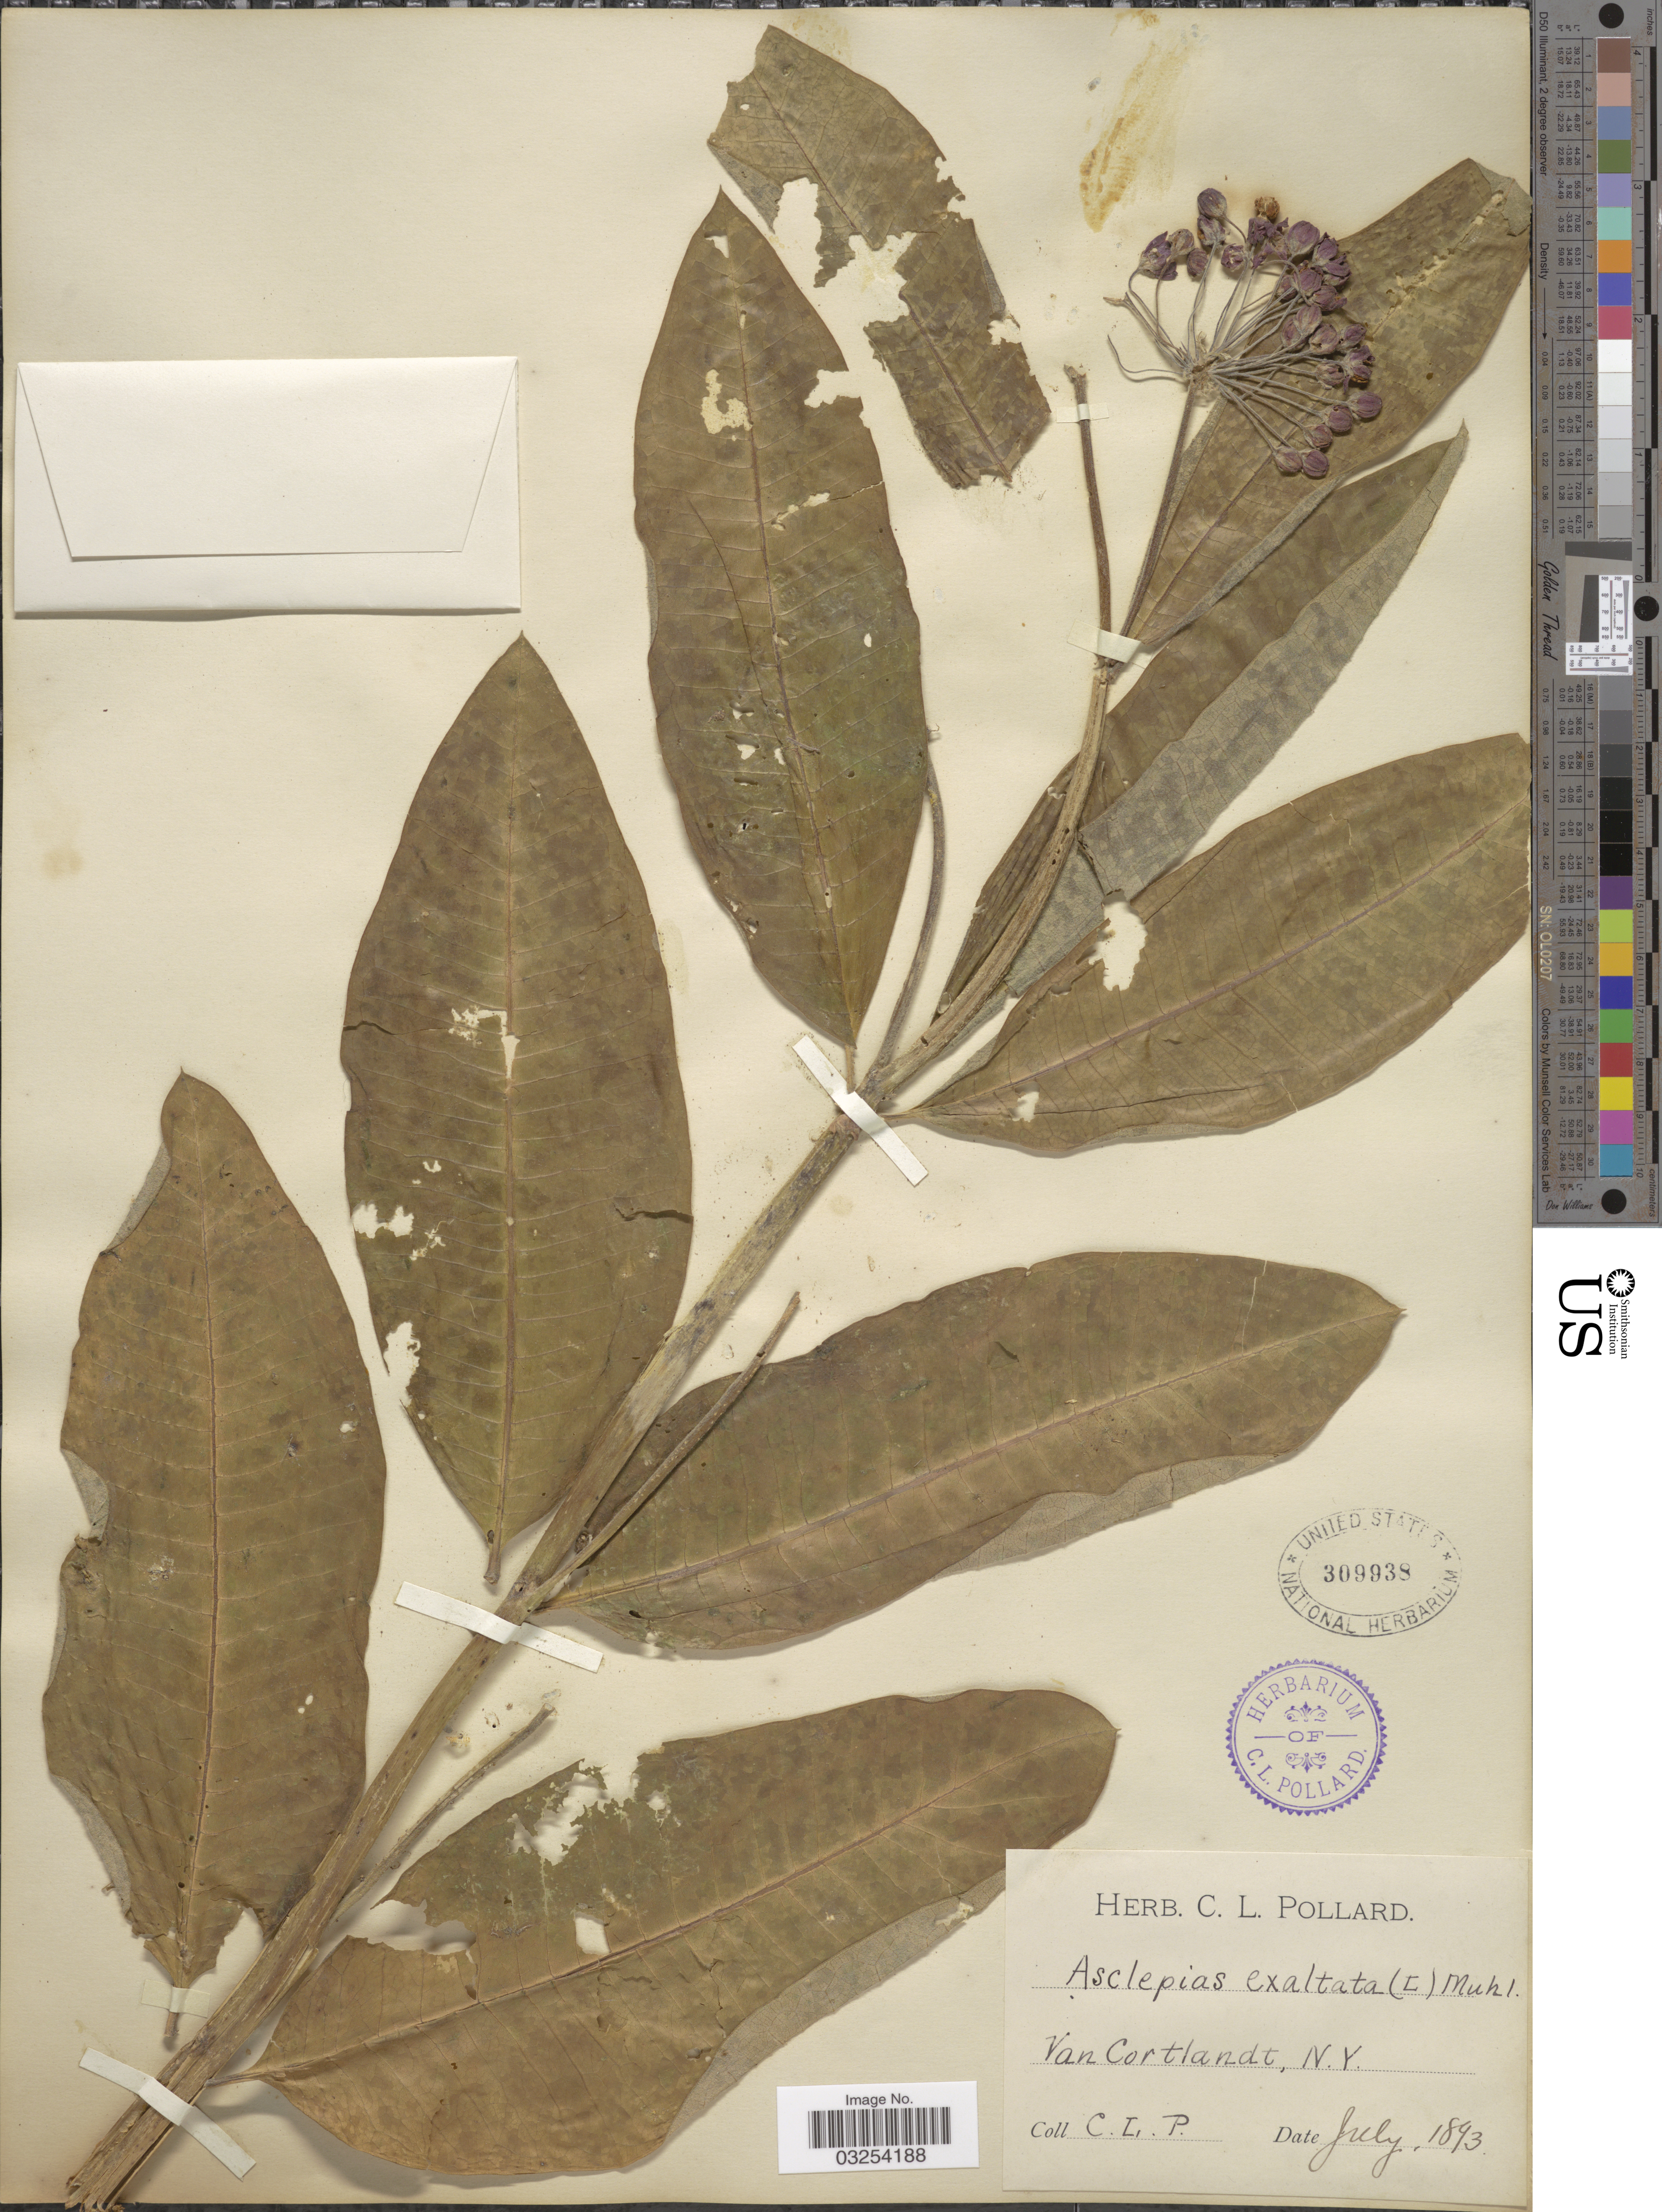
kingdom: Plantae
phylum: Tracheophyta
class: Magnoliopsida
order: Gentianales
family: Apocynaceae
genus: Asclepias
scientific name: Asclepias exaltata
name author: Muhl.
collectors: C. L. Pollard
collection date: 1893-07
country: United States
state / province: New York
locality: Van Cortlandt.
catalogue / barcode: US 309938